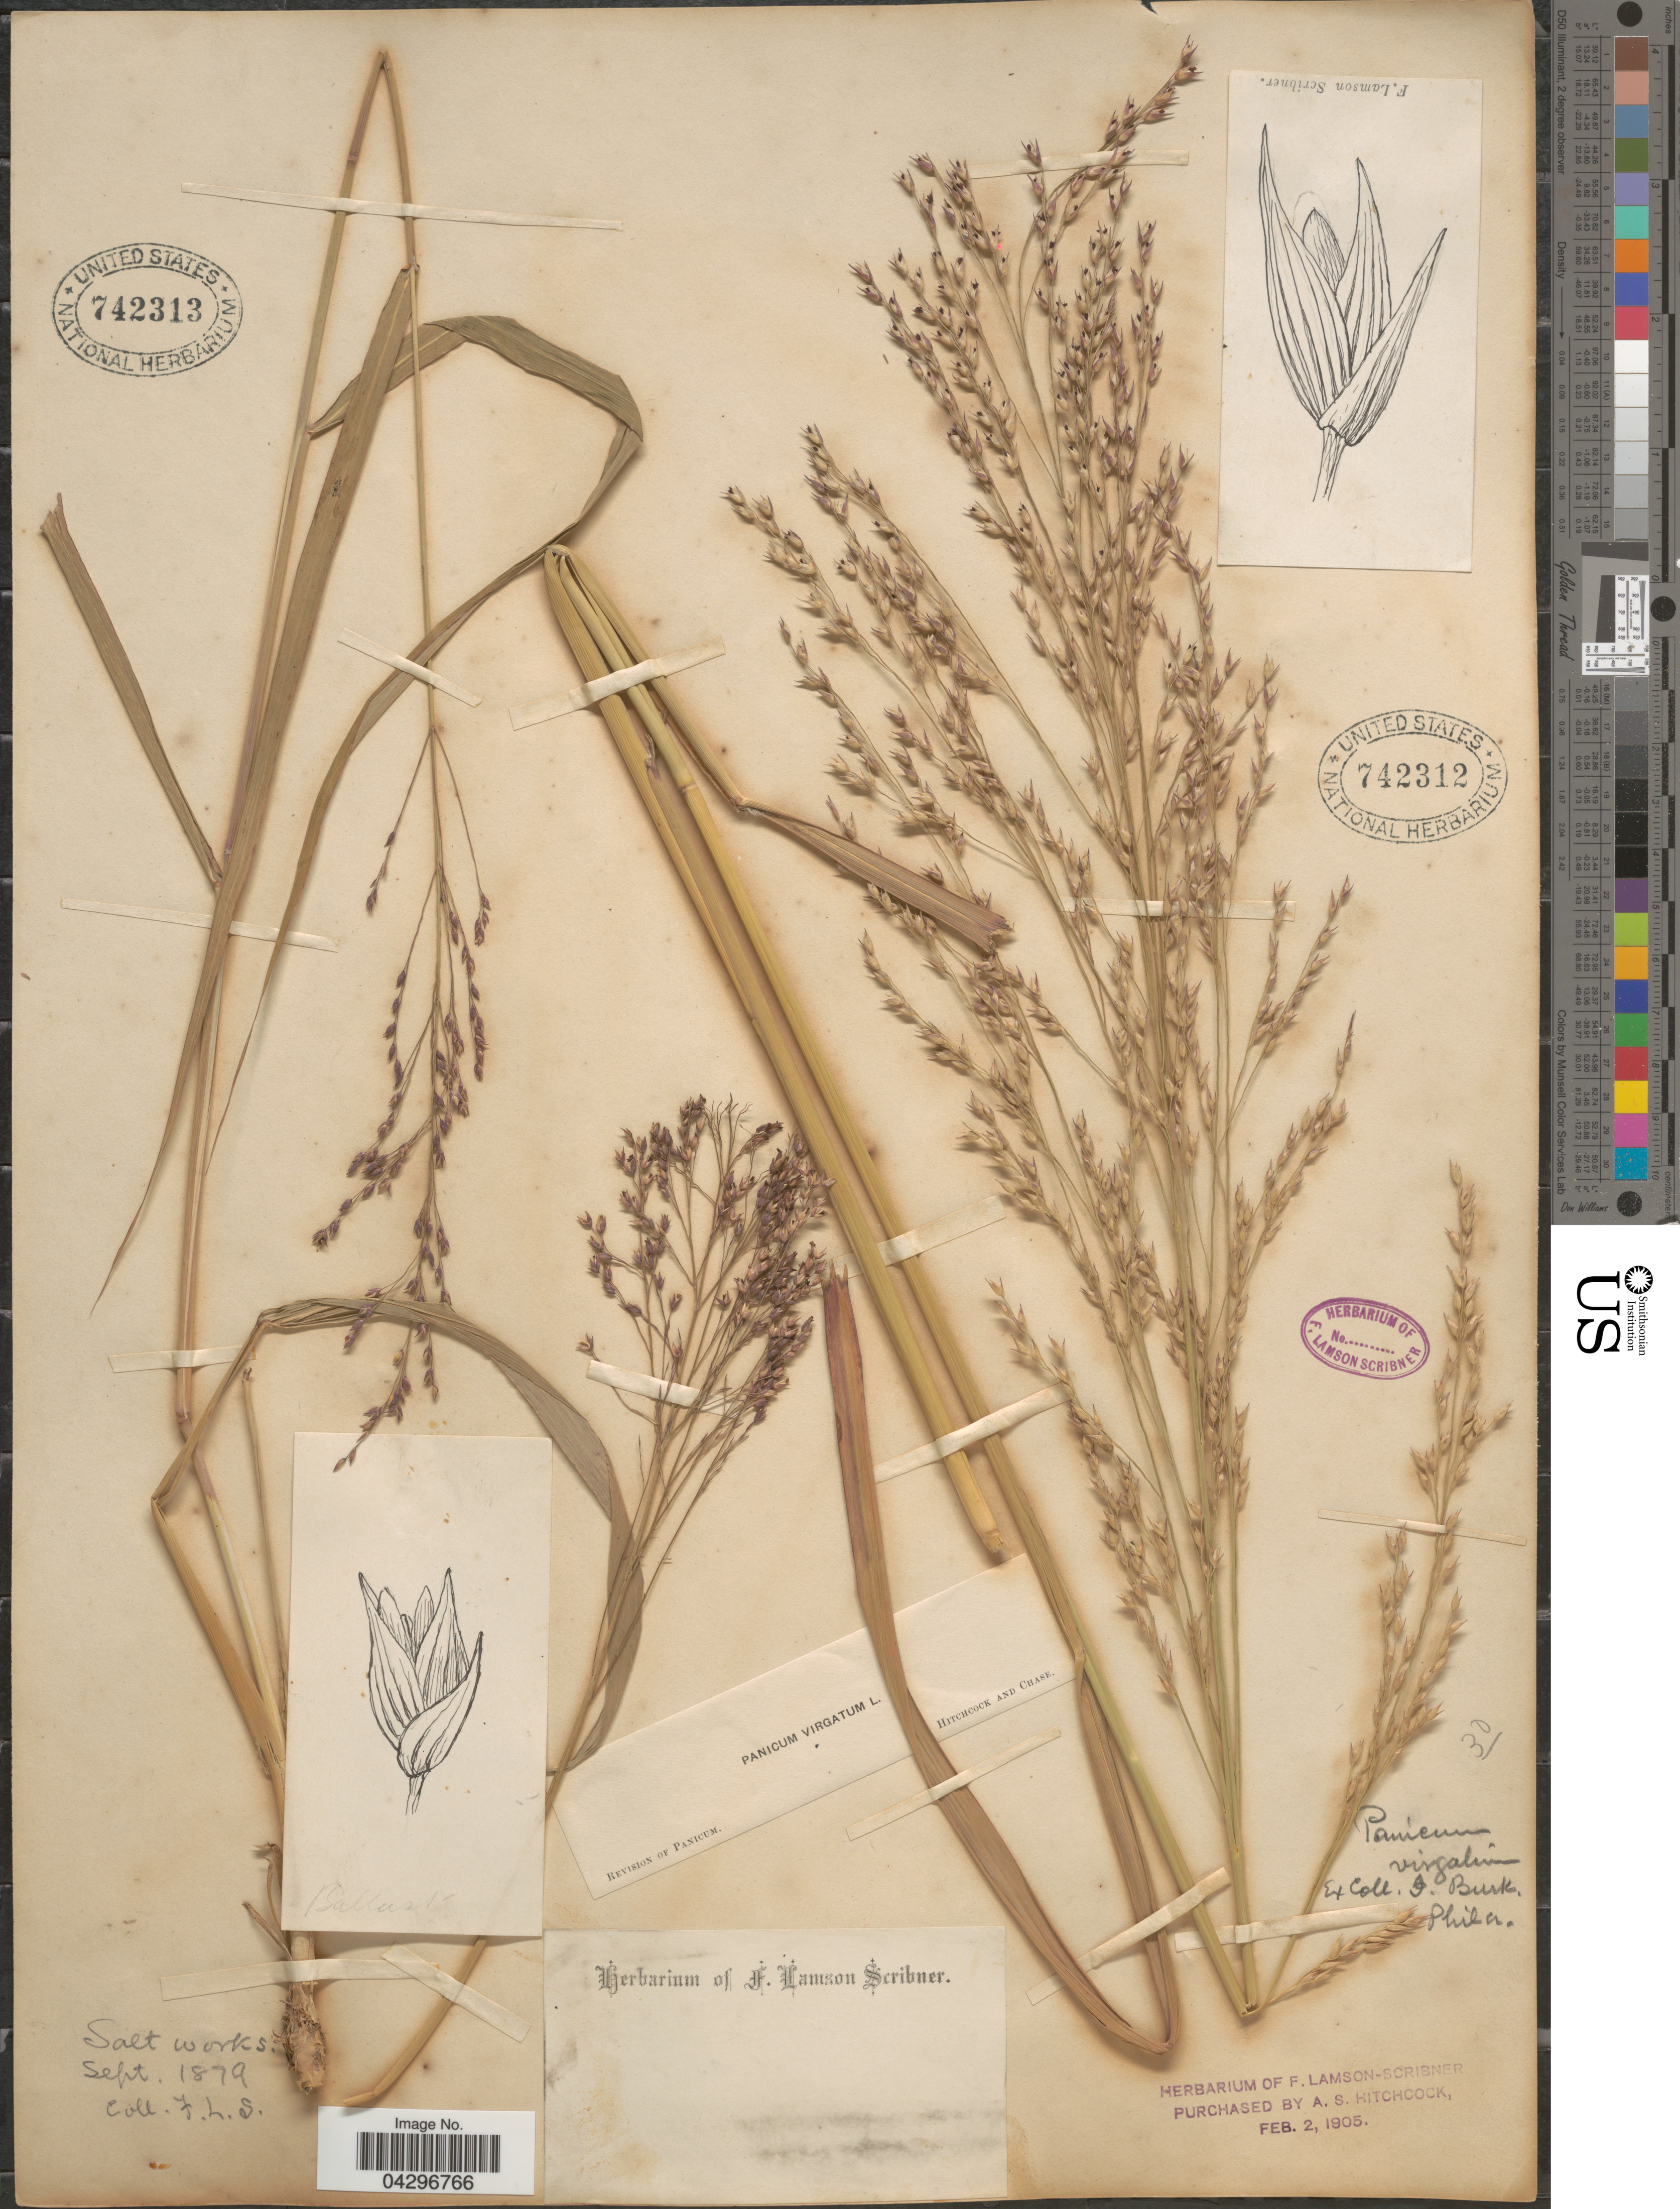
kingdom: Plantae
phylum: Tracheophyta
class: Liliopsida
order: Poales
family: Poaceae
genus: Panicum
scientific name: Panicum virgatum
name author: L.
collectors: J. Burk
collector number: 30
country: United States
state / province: Pennsylvania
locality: Phila.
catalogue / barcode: US 742312